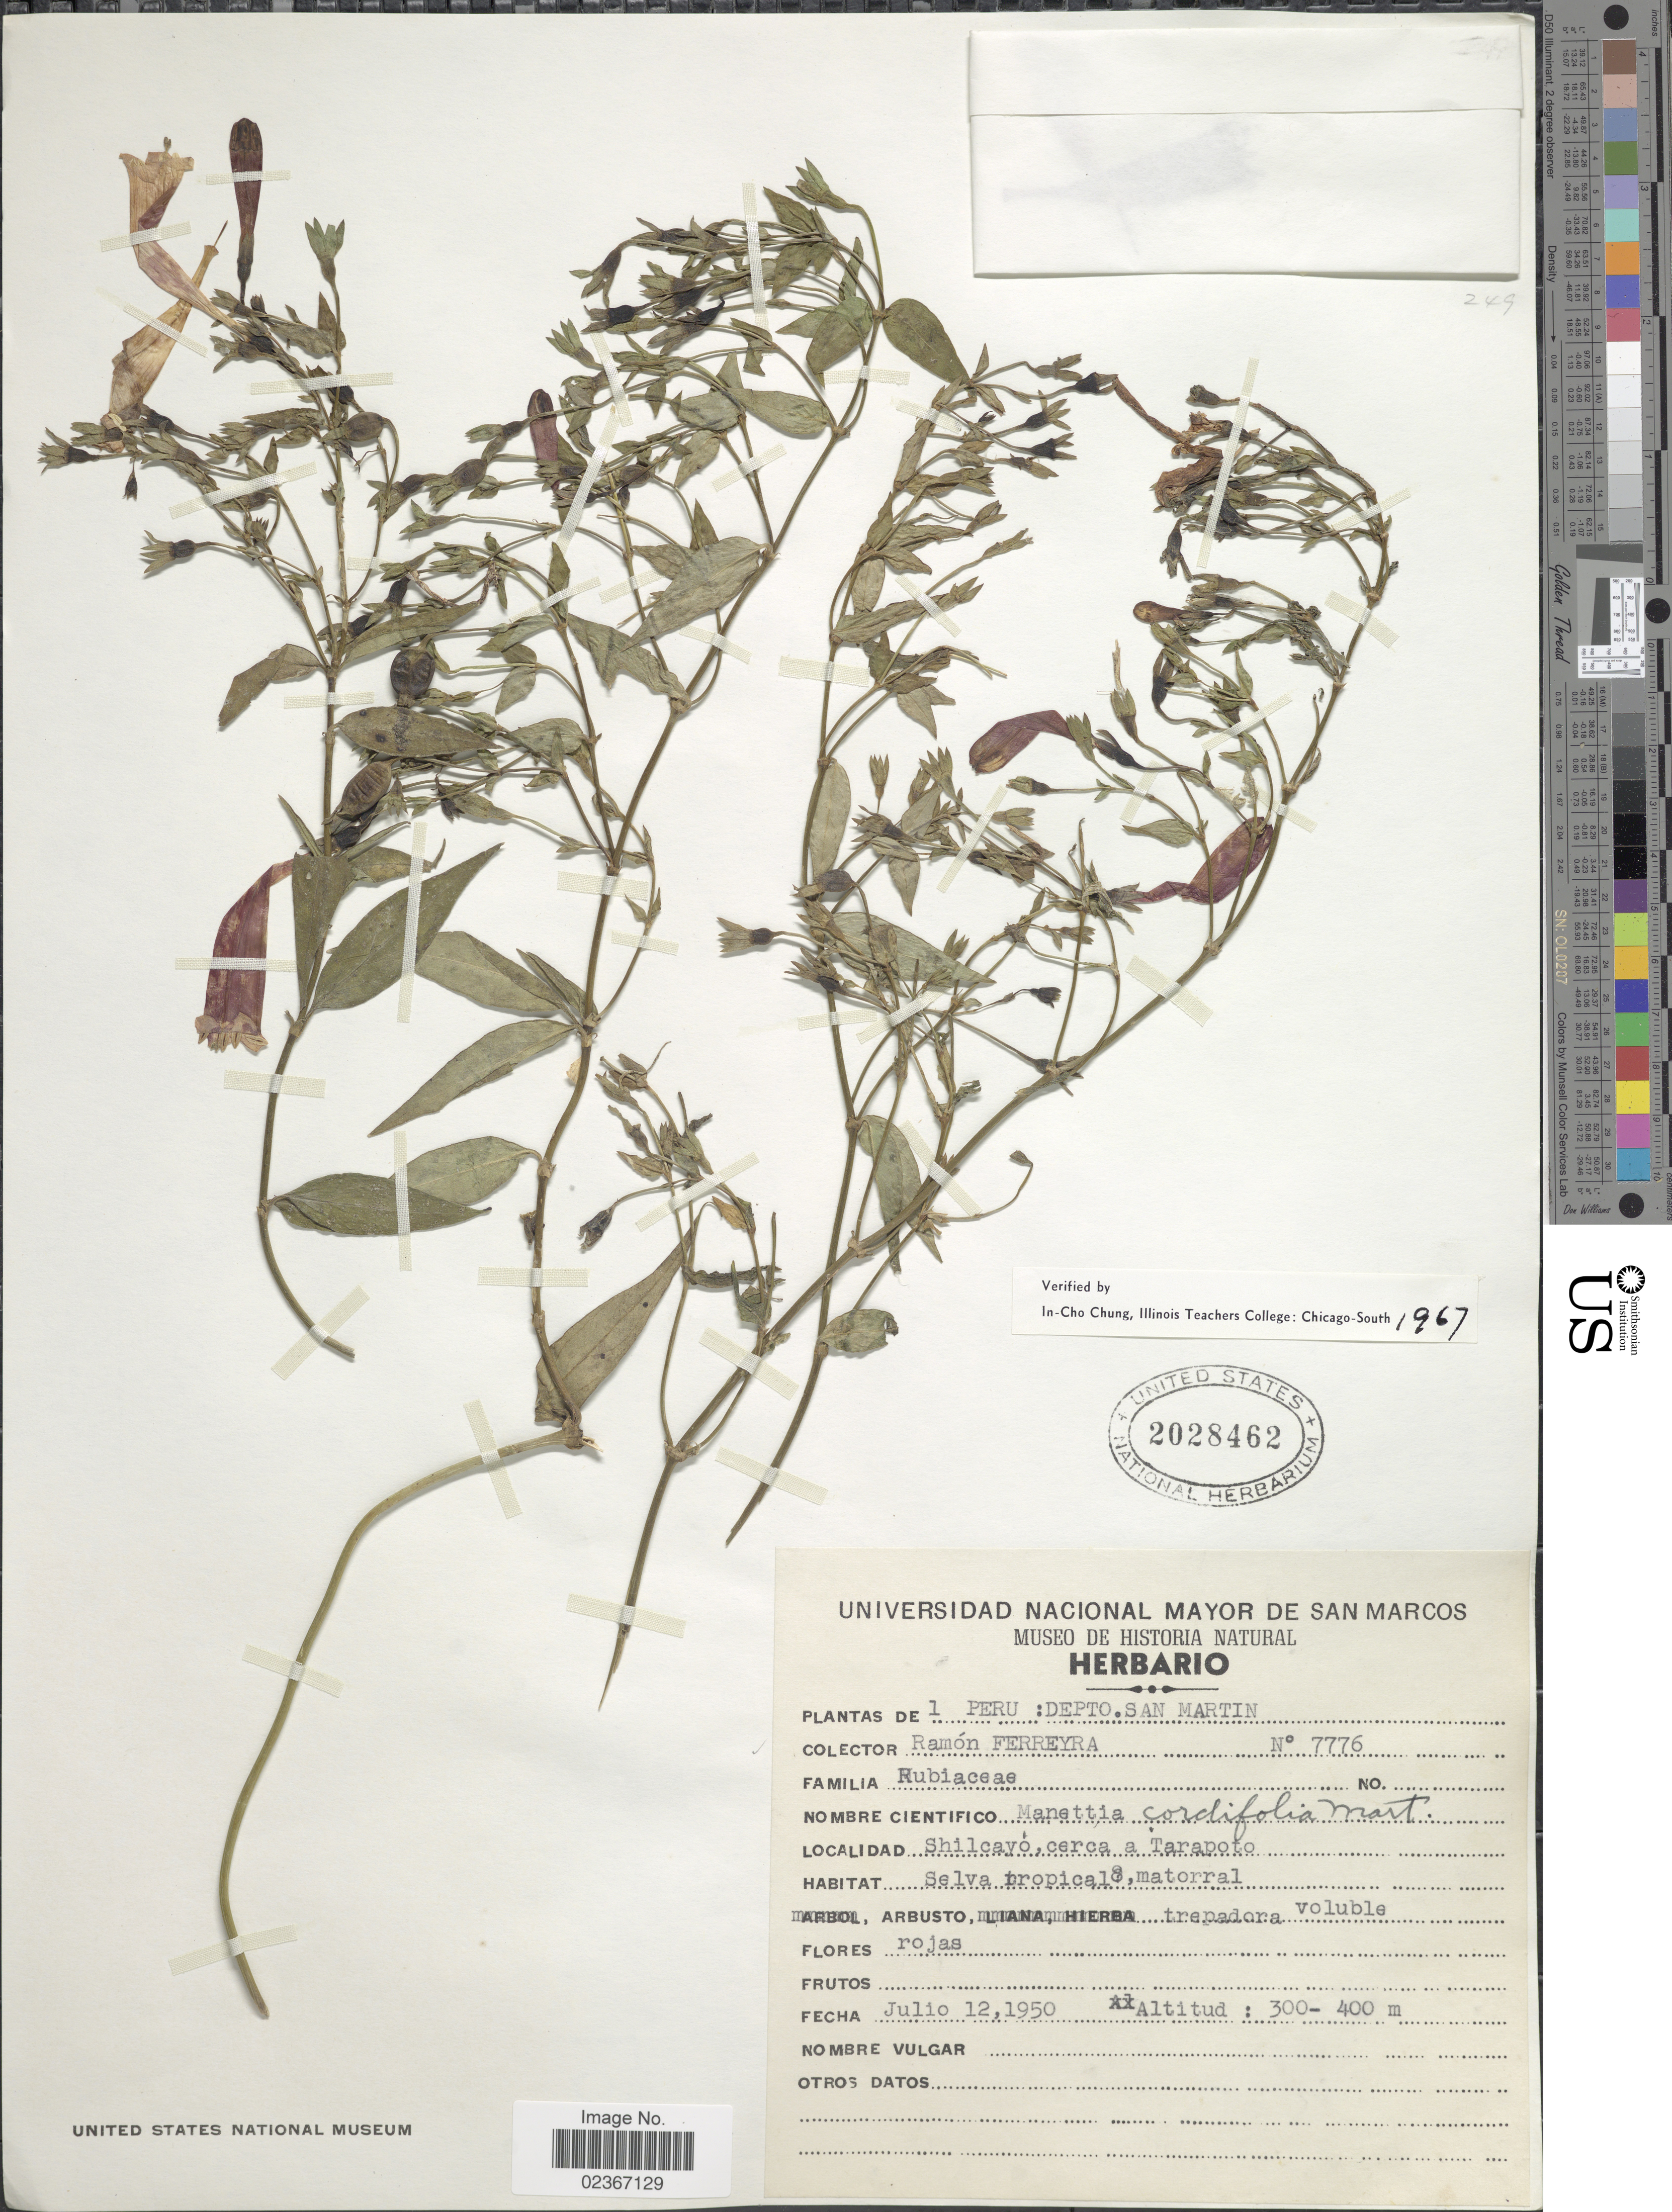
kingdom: Plantae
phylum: Tracheophyta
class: Magnoliopsida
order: Gentianales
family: Rubiaceae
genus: Manettia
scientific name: Manettia cordifolia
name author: Mart.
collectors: R. A. Ferreyra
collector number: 7776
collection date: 1950-07-12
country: Peru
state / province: San Martín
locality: Depto. San Martin. Shilcayo, cerca a Tarapoto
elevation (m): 300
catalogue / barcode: US 2028462